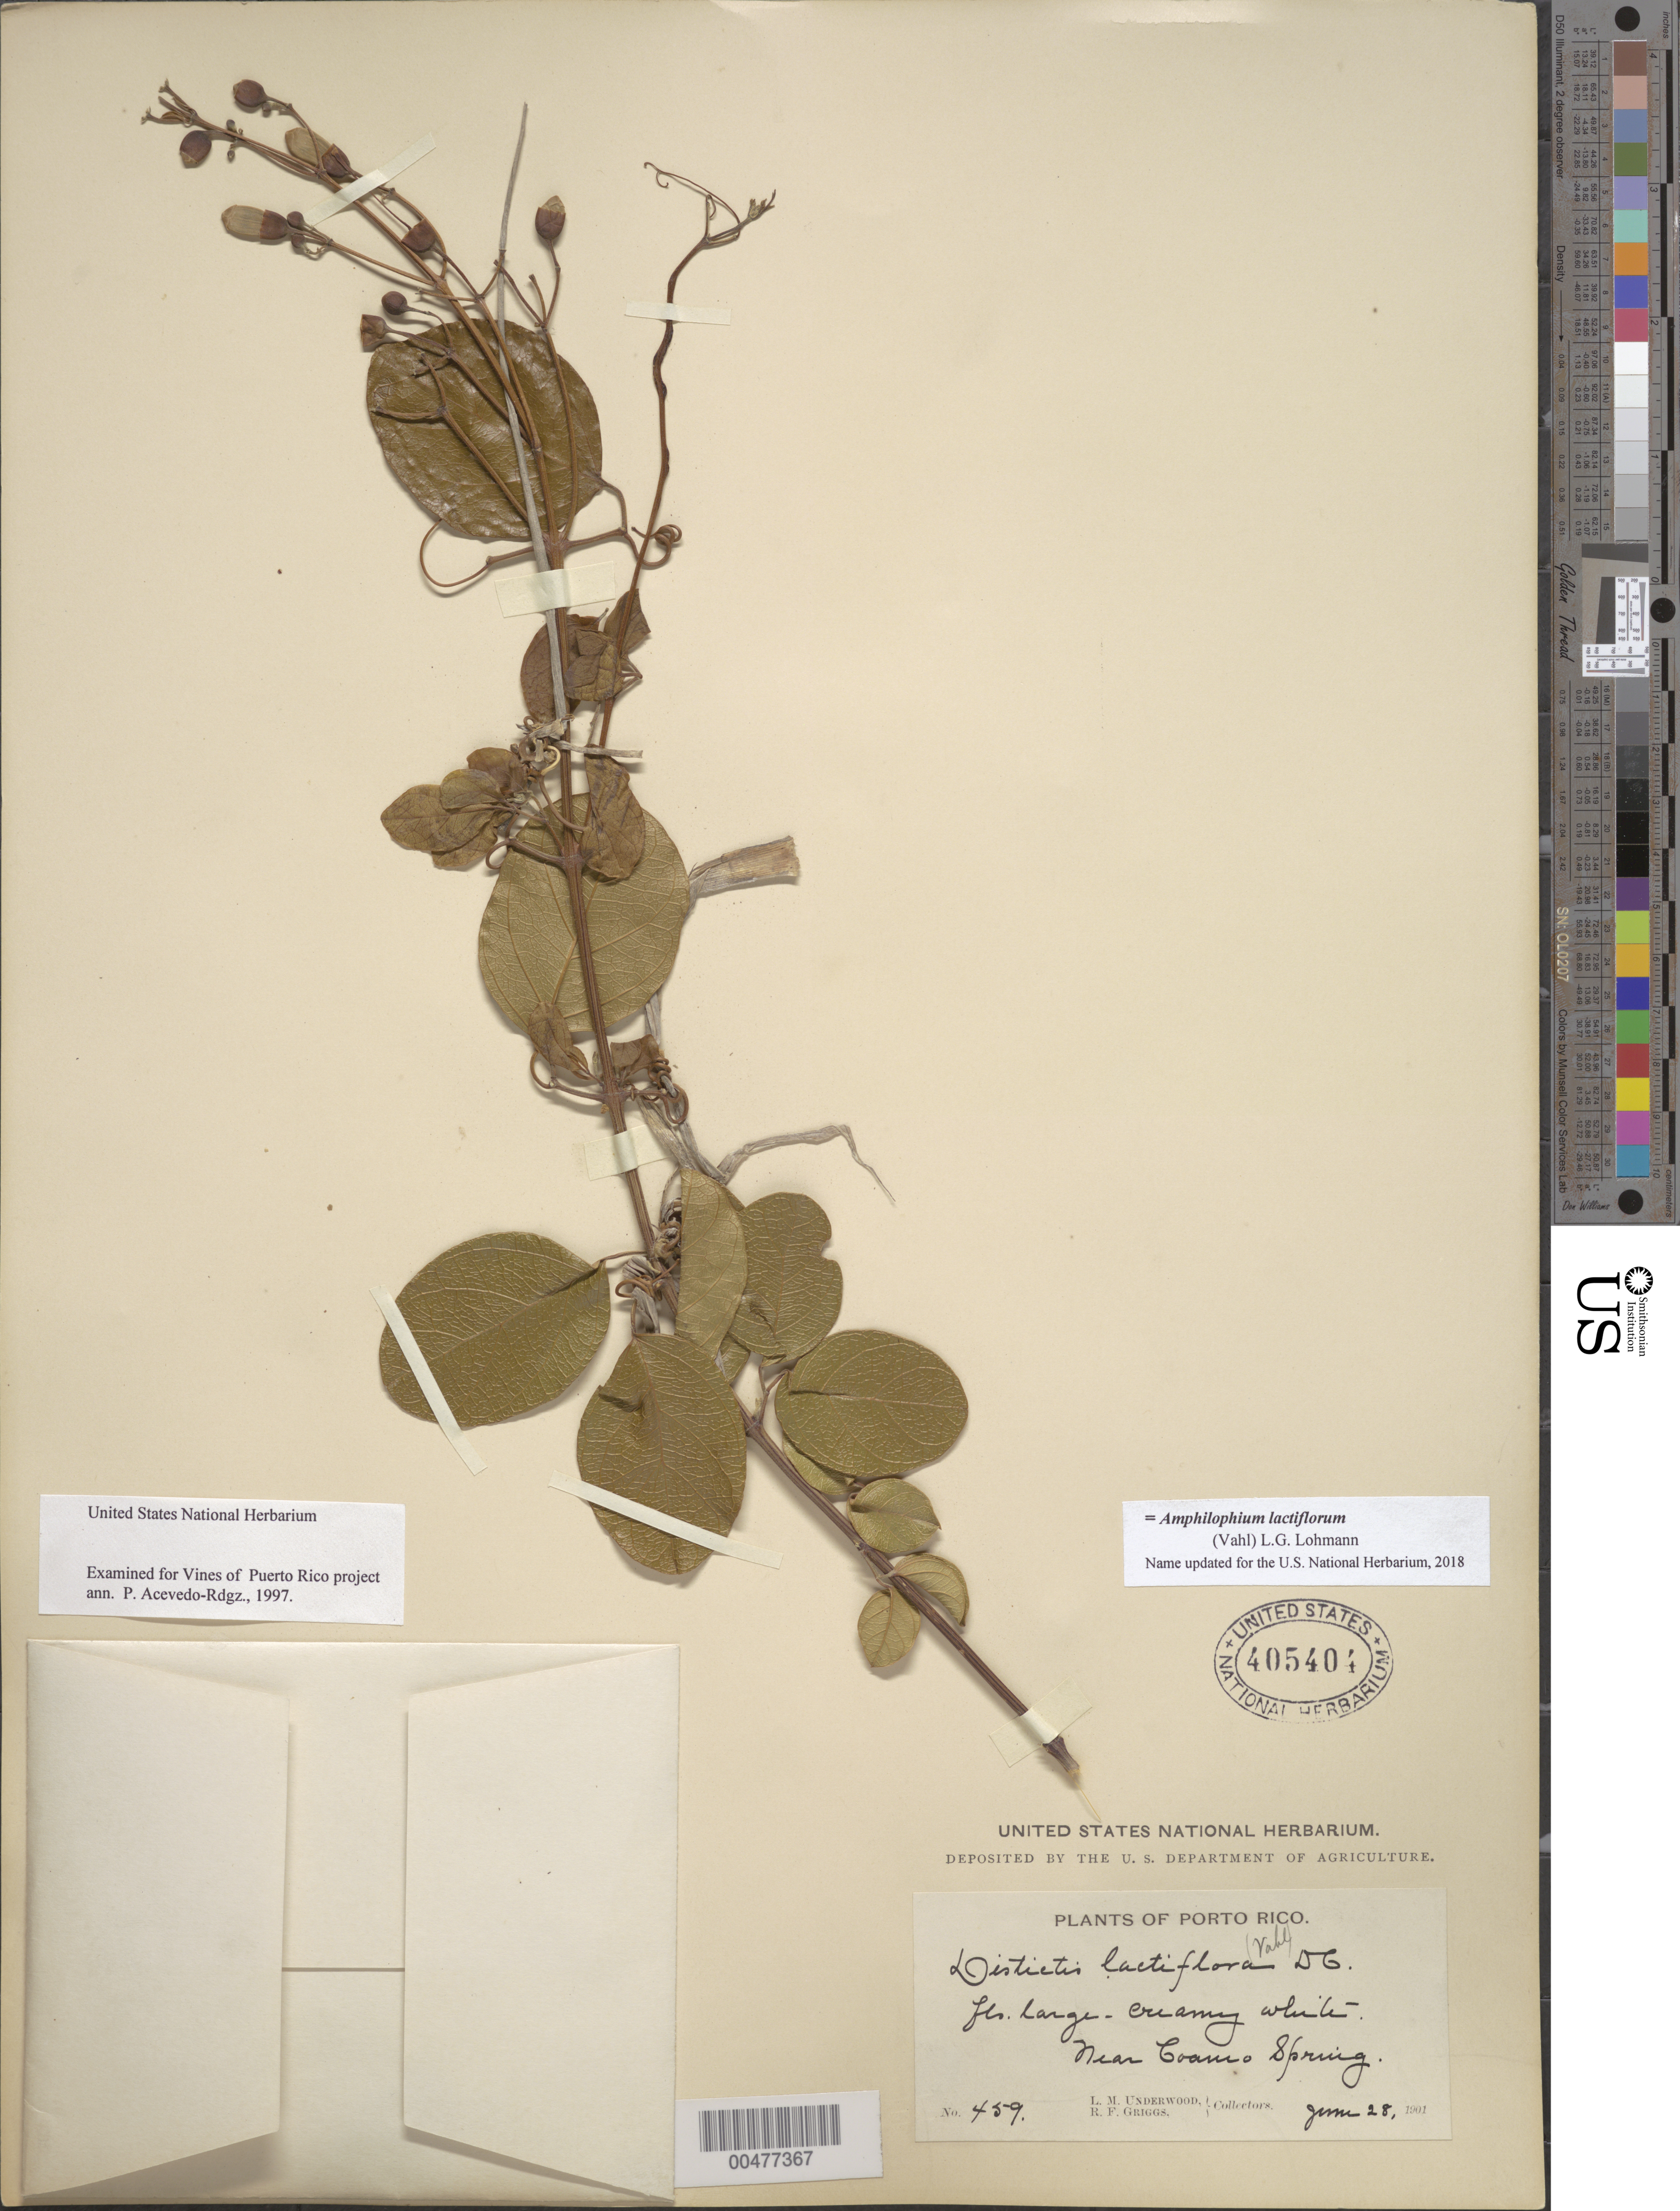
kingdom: Plantae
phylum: Tracheophyta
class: Magnoliopsida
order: Lamiales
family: Bignoniaceae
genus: Amphilophium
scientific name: Amphilophium lactiflorum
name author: (Vahl) L.G. Lohmann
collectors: L. M. Underwood & R. F. Griggs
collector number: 459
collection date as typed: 28 Jun 1901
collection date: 1901-06-28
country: Puerto Rico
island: Greater Antilles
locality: near Coamo Spring.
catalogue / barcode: US 405404